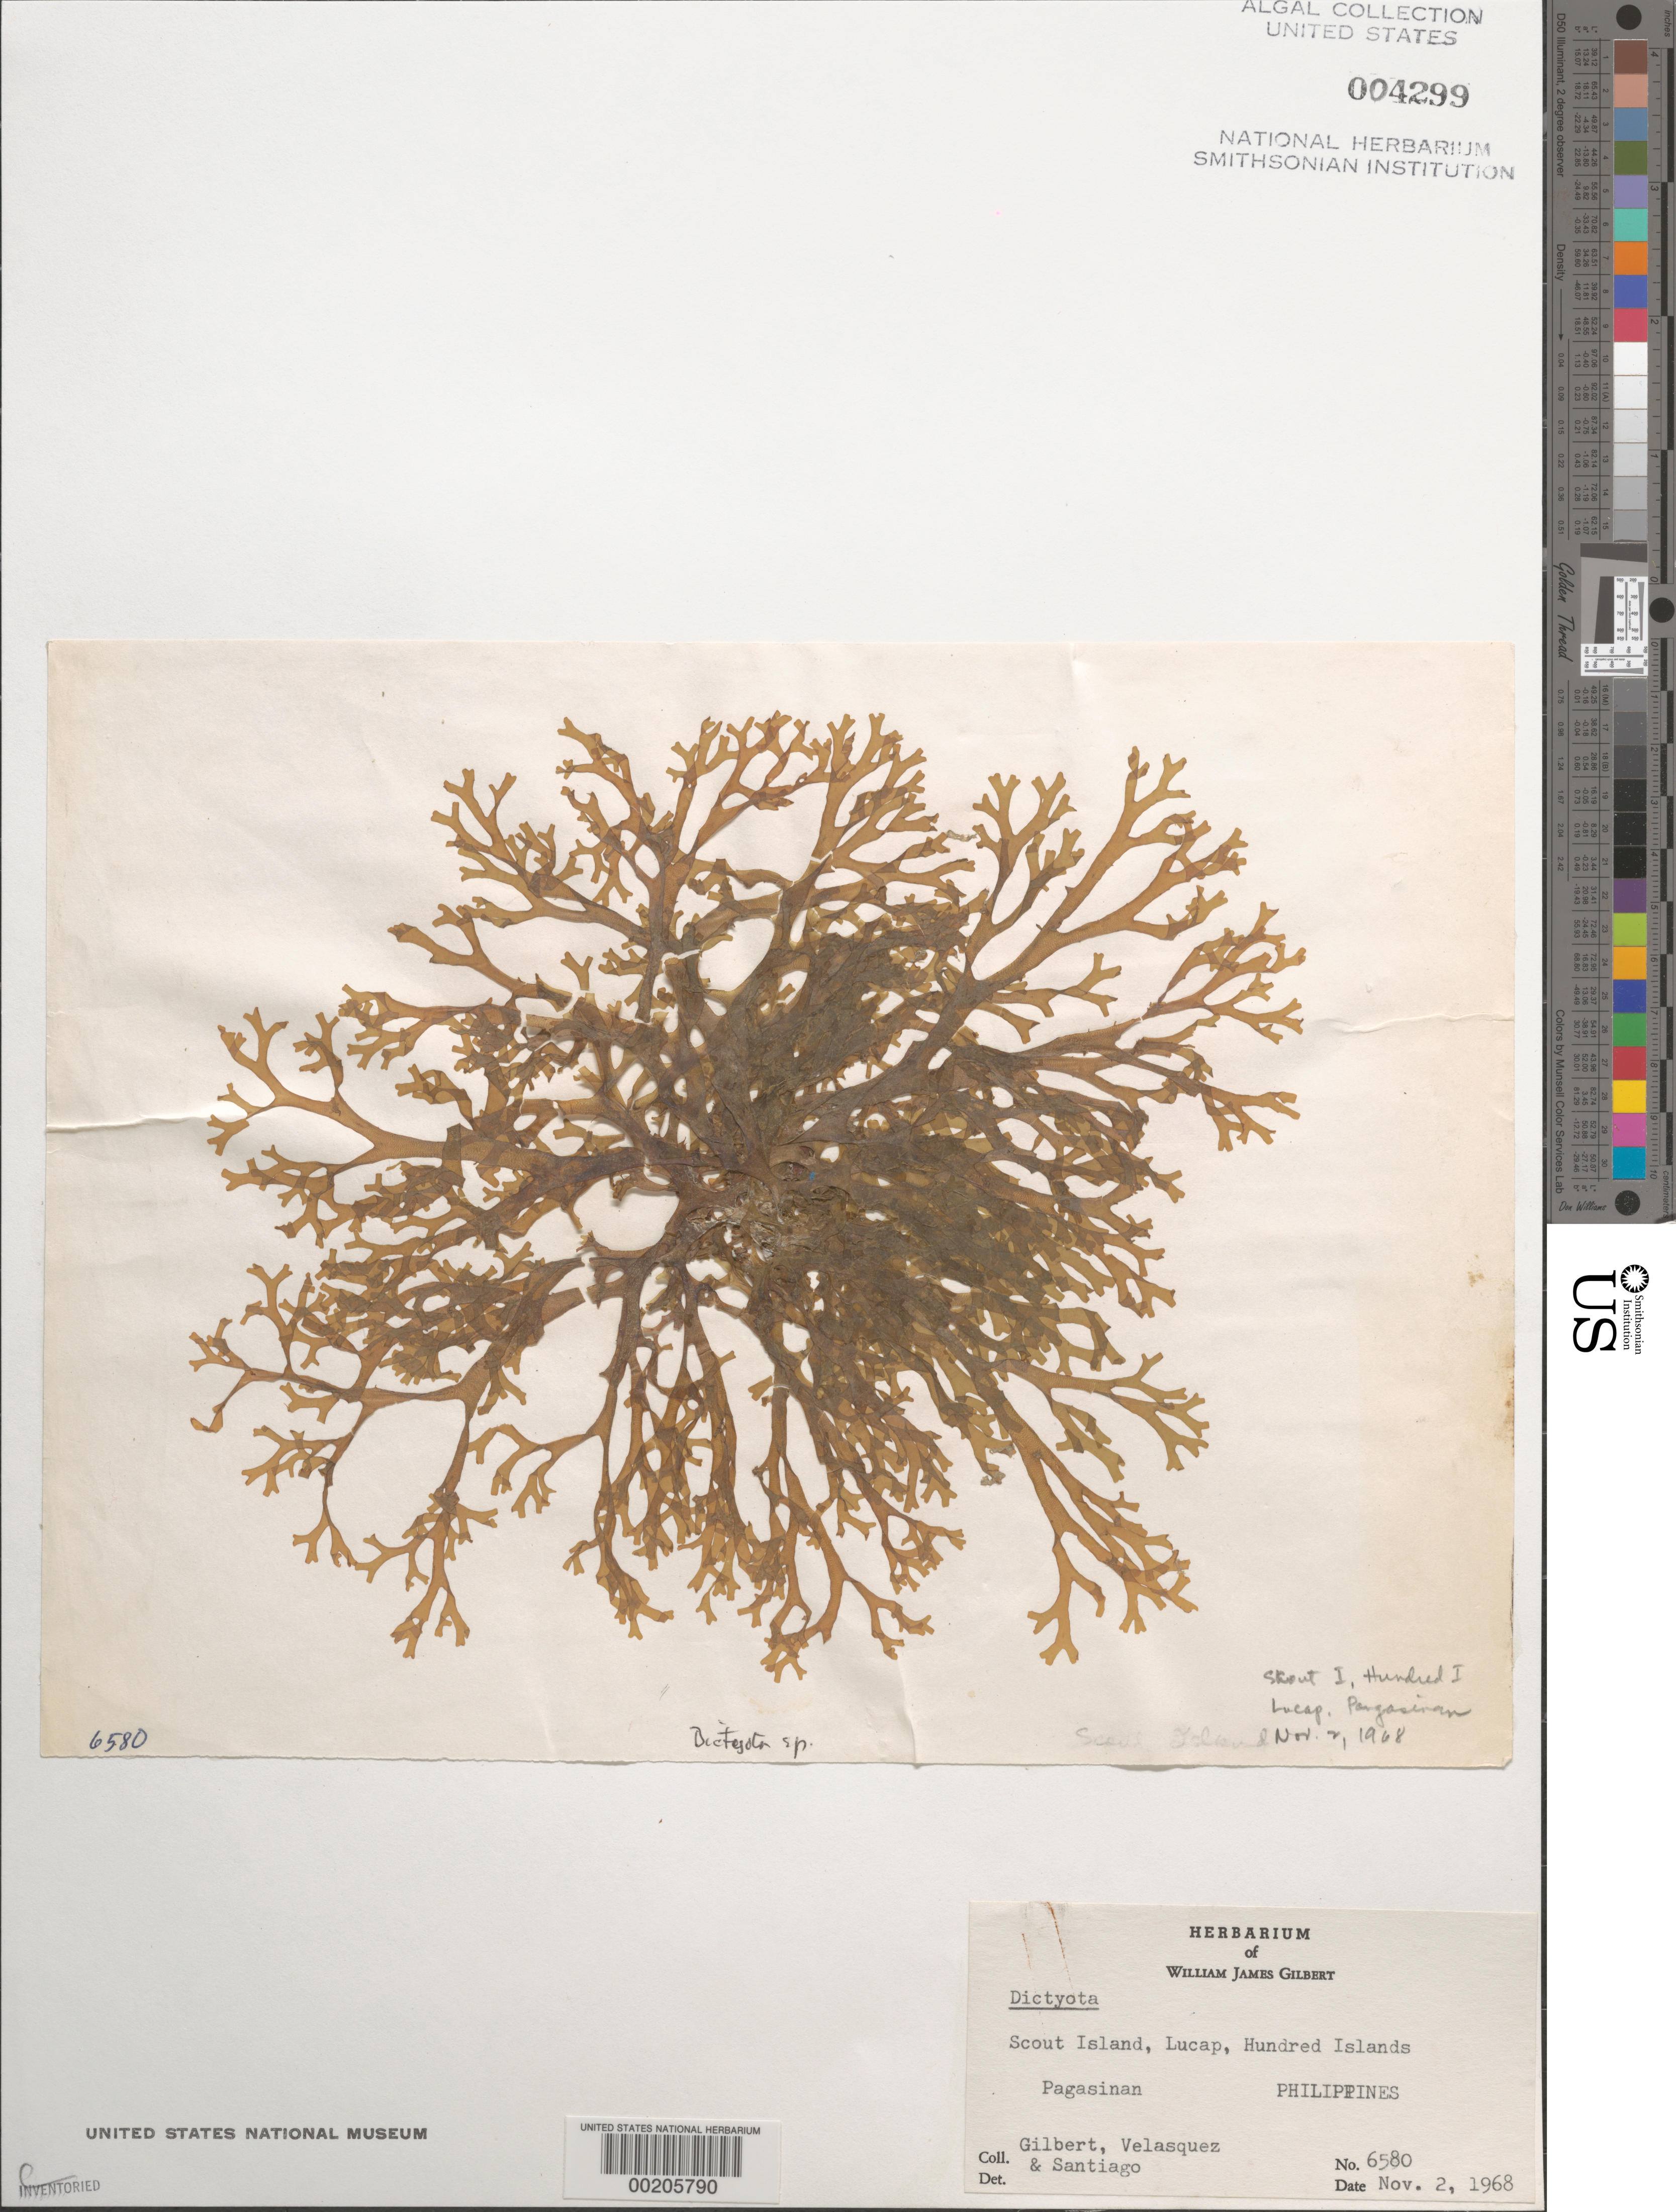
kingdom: Chromista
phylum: Ochrophyta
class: Phaeophyceae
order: Dictyotales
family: Dictyotaceae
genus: Dictyota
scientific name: Dictyota sp.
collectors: W. J. Gilbert, G. Velasquez & A. Santiago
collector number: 6580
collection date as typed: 02 Nov 1968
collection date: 1968-11-02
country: Philippines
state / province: Ilocos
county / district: Pangasinan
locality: Scout island, lucap, hundred islands, pangasinan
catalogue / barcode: US 4299